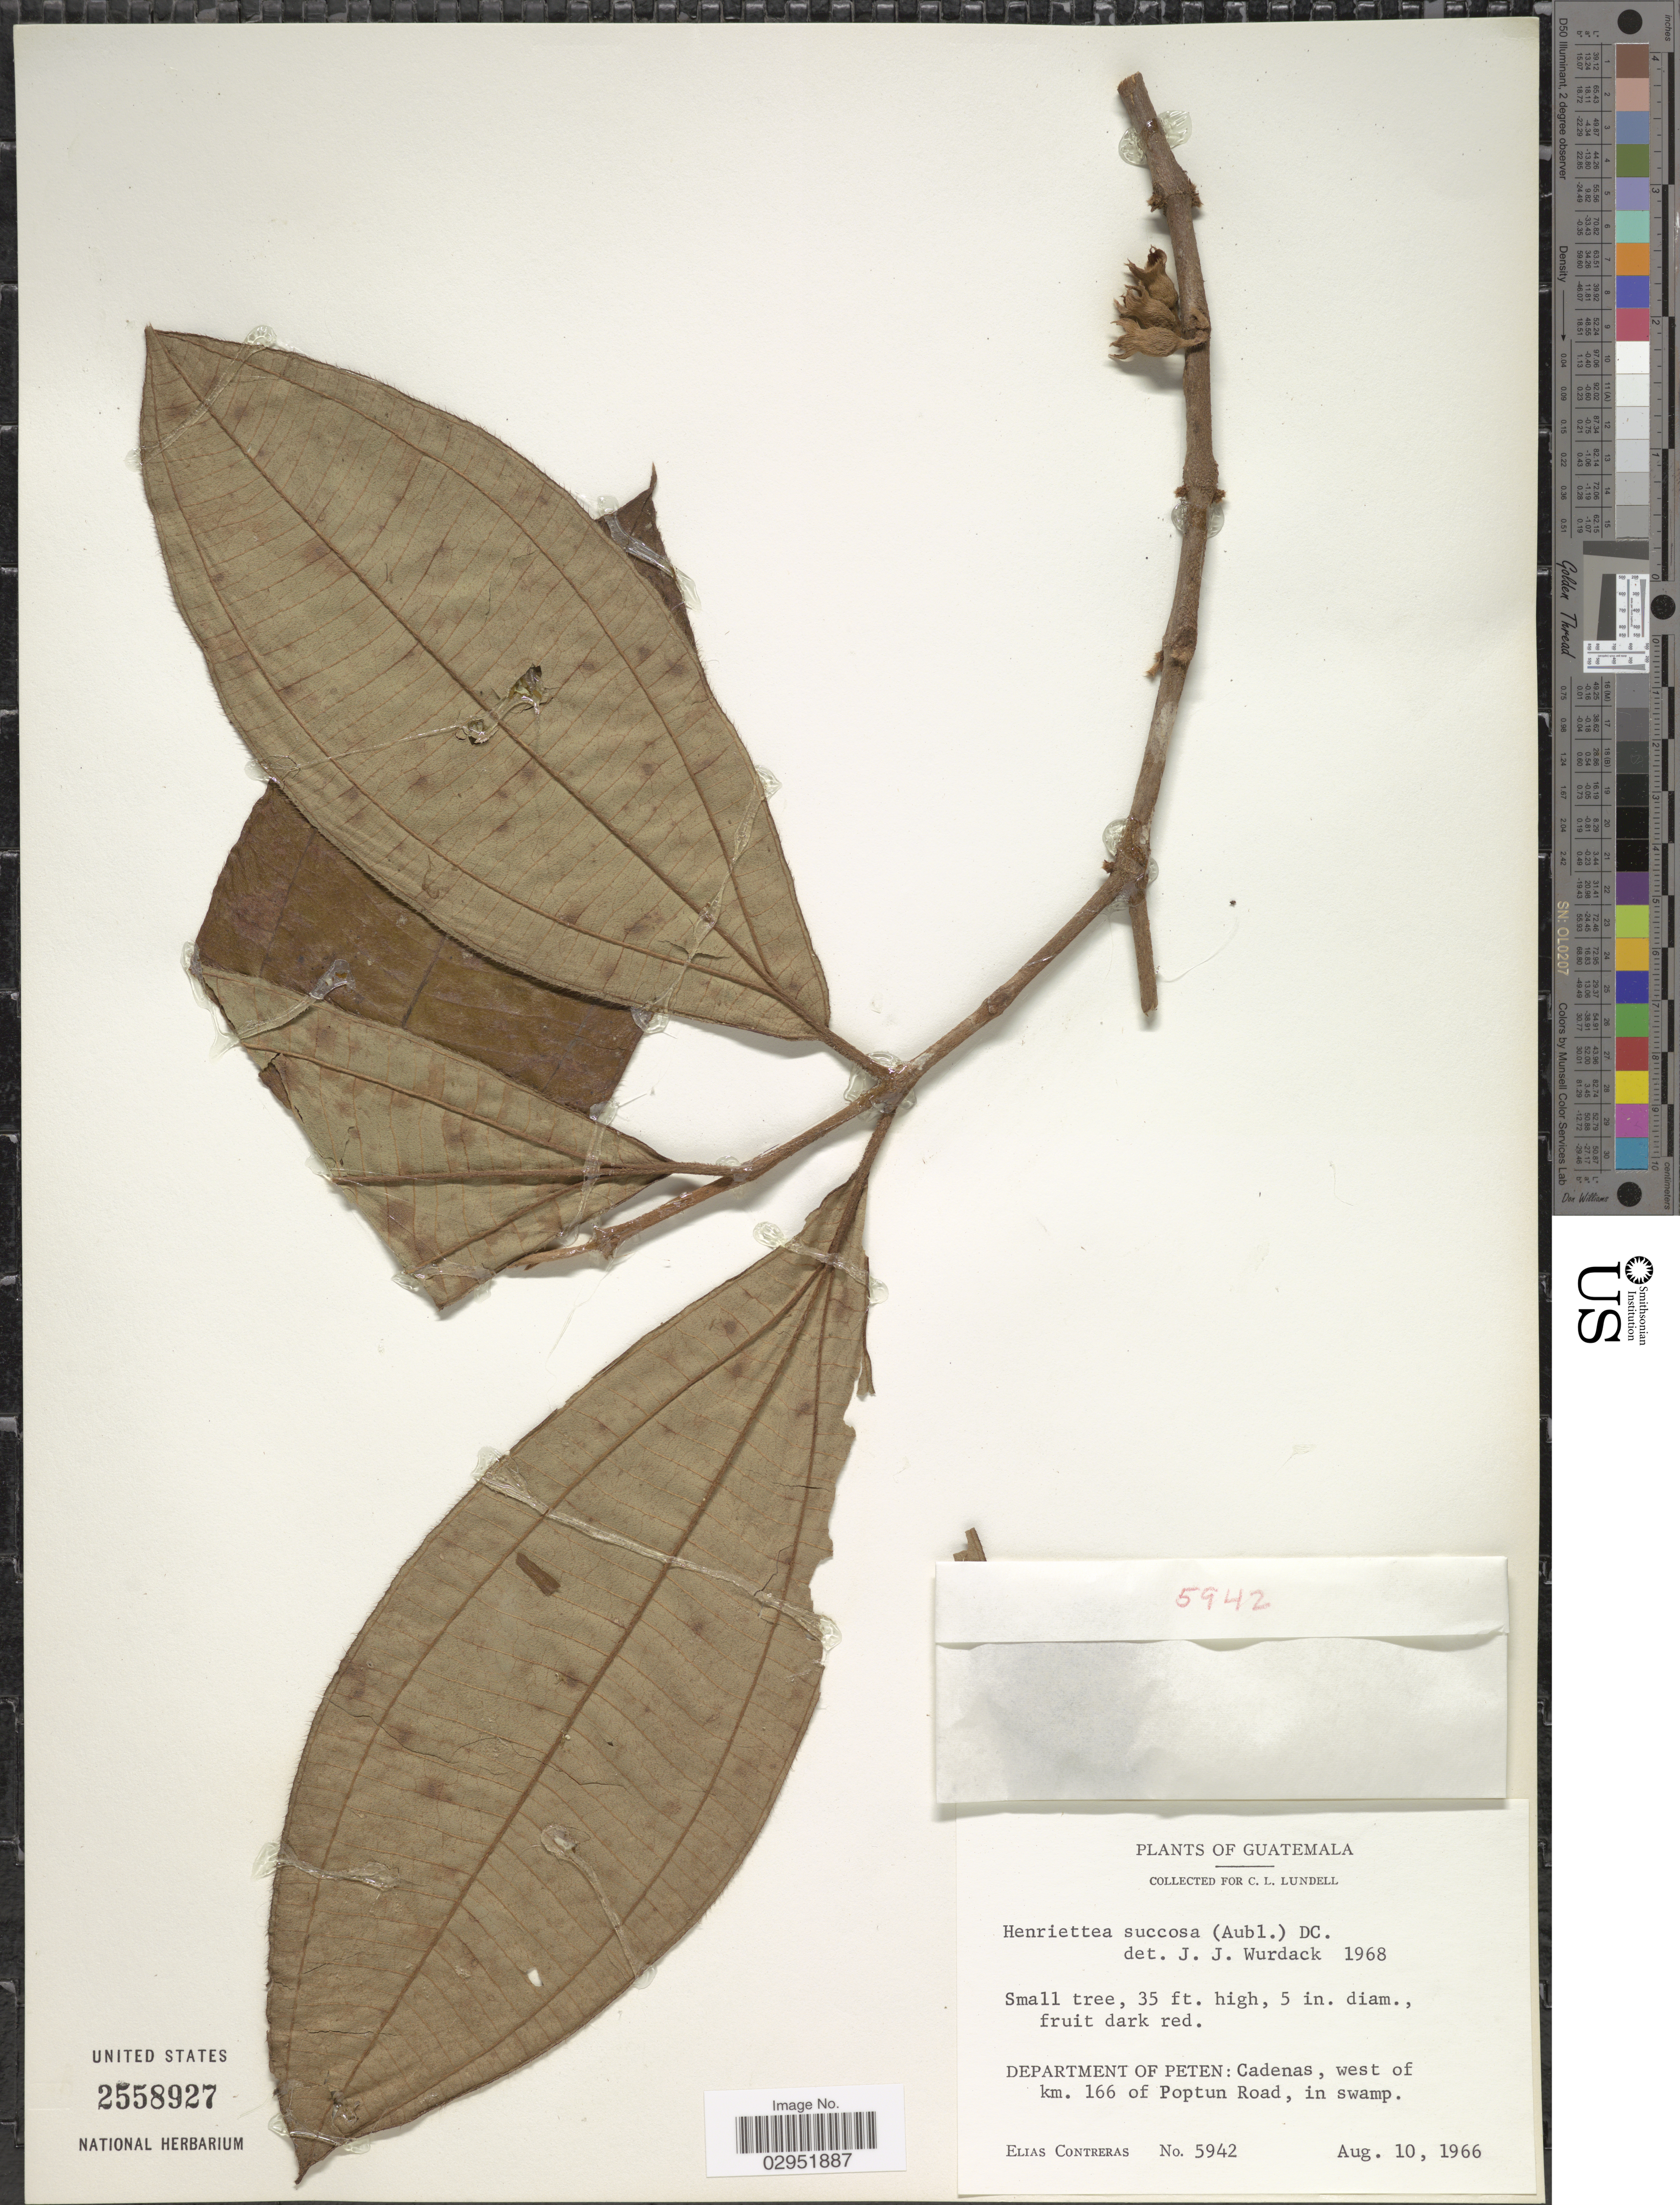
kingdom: Plantae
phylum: Tracheophyta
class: Magnoliopsida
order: Myrtales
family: Melastomataceae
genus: Henriettea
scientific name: Henriettea succosa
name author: (Aubl.) DC.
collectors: E. Contreras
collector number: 5942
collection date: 1966-08-10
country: Guatemala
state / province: El Petén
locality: Department of Peten: Cadenas, west of km. 166 of Poptun Road, in swamp.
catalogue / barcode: US 2558927